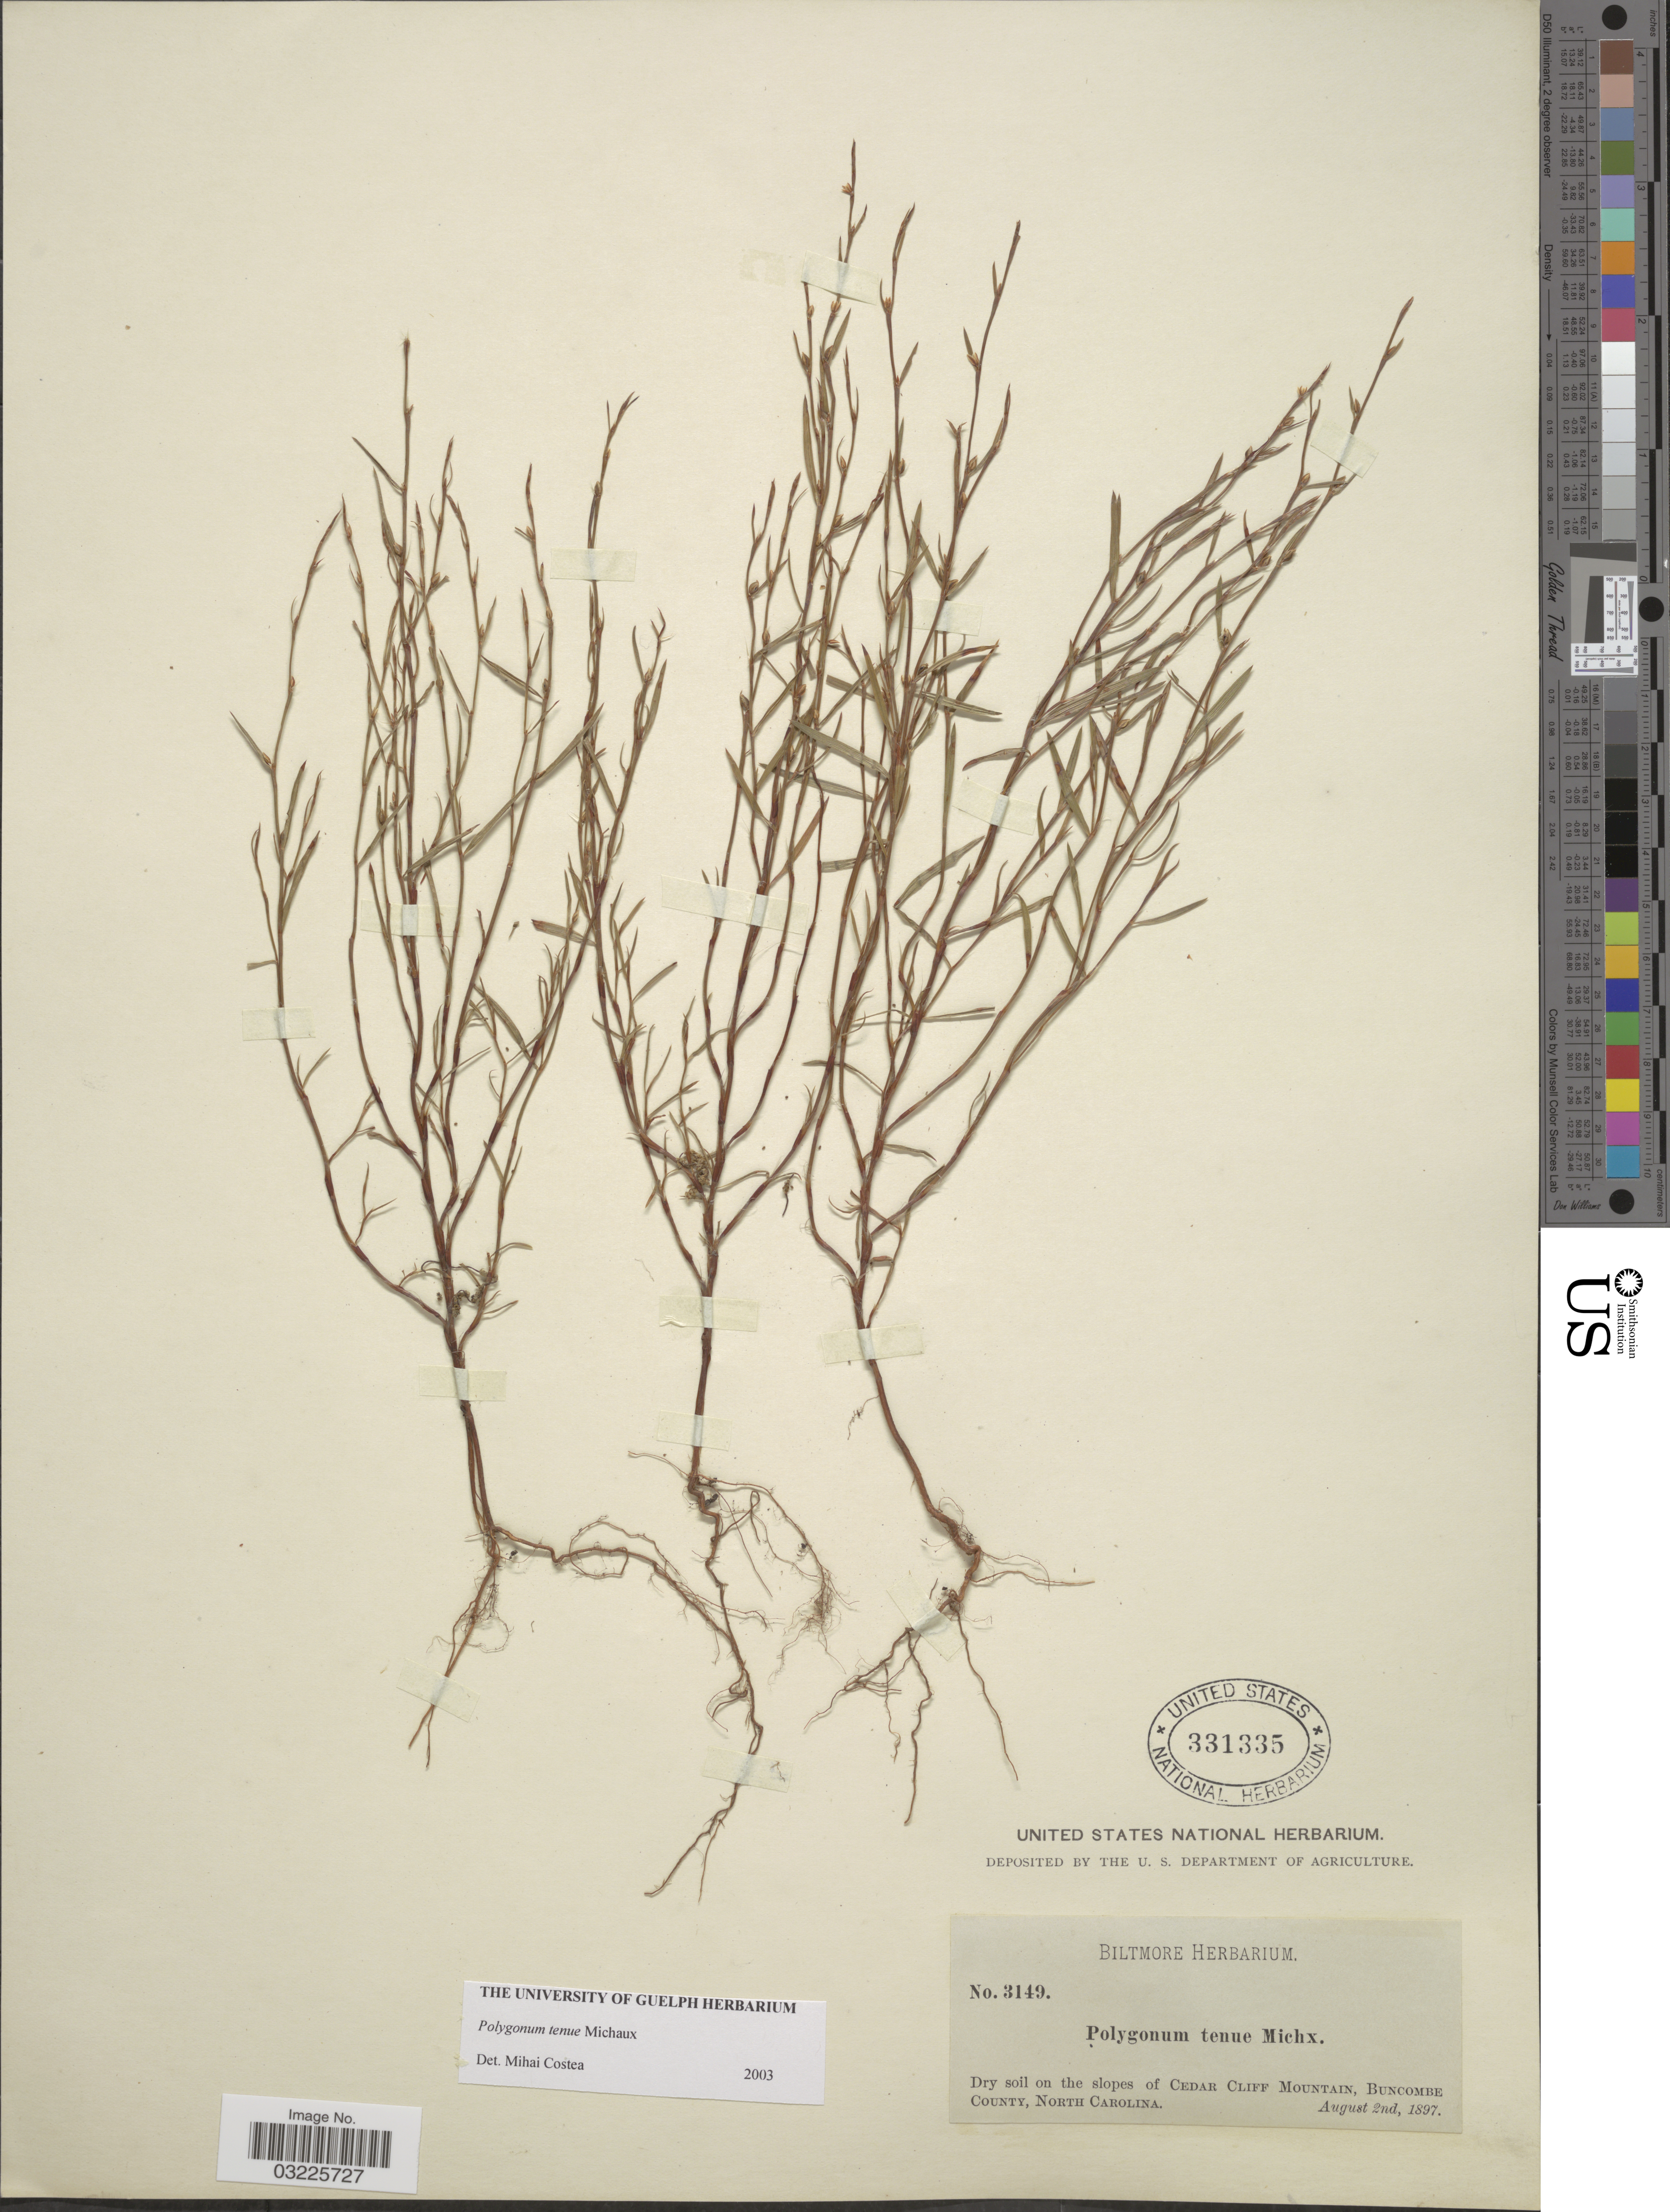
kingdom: Plantae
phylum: Tracheophyta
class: Magnoliopsida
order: Caryophyllales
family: Polygonaceae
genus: Polygonum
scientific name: Polygonum tenue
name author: F. Michx.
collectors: ex herb. Biltmore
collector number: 3149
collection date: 1897-08-02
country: United States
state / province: North Carolina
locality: Dry soil on the slopes of Cedar Cliff Mountain, Buncombe County.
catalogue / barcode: US 331335